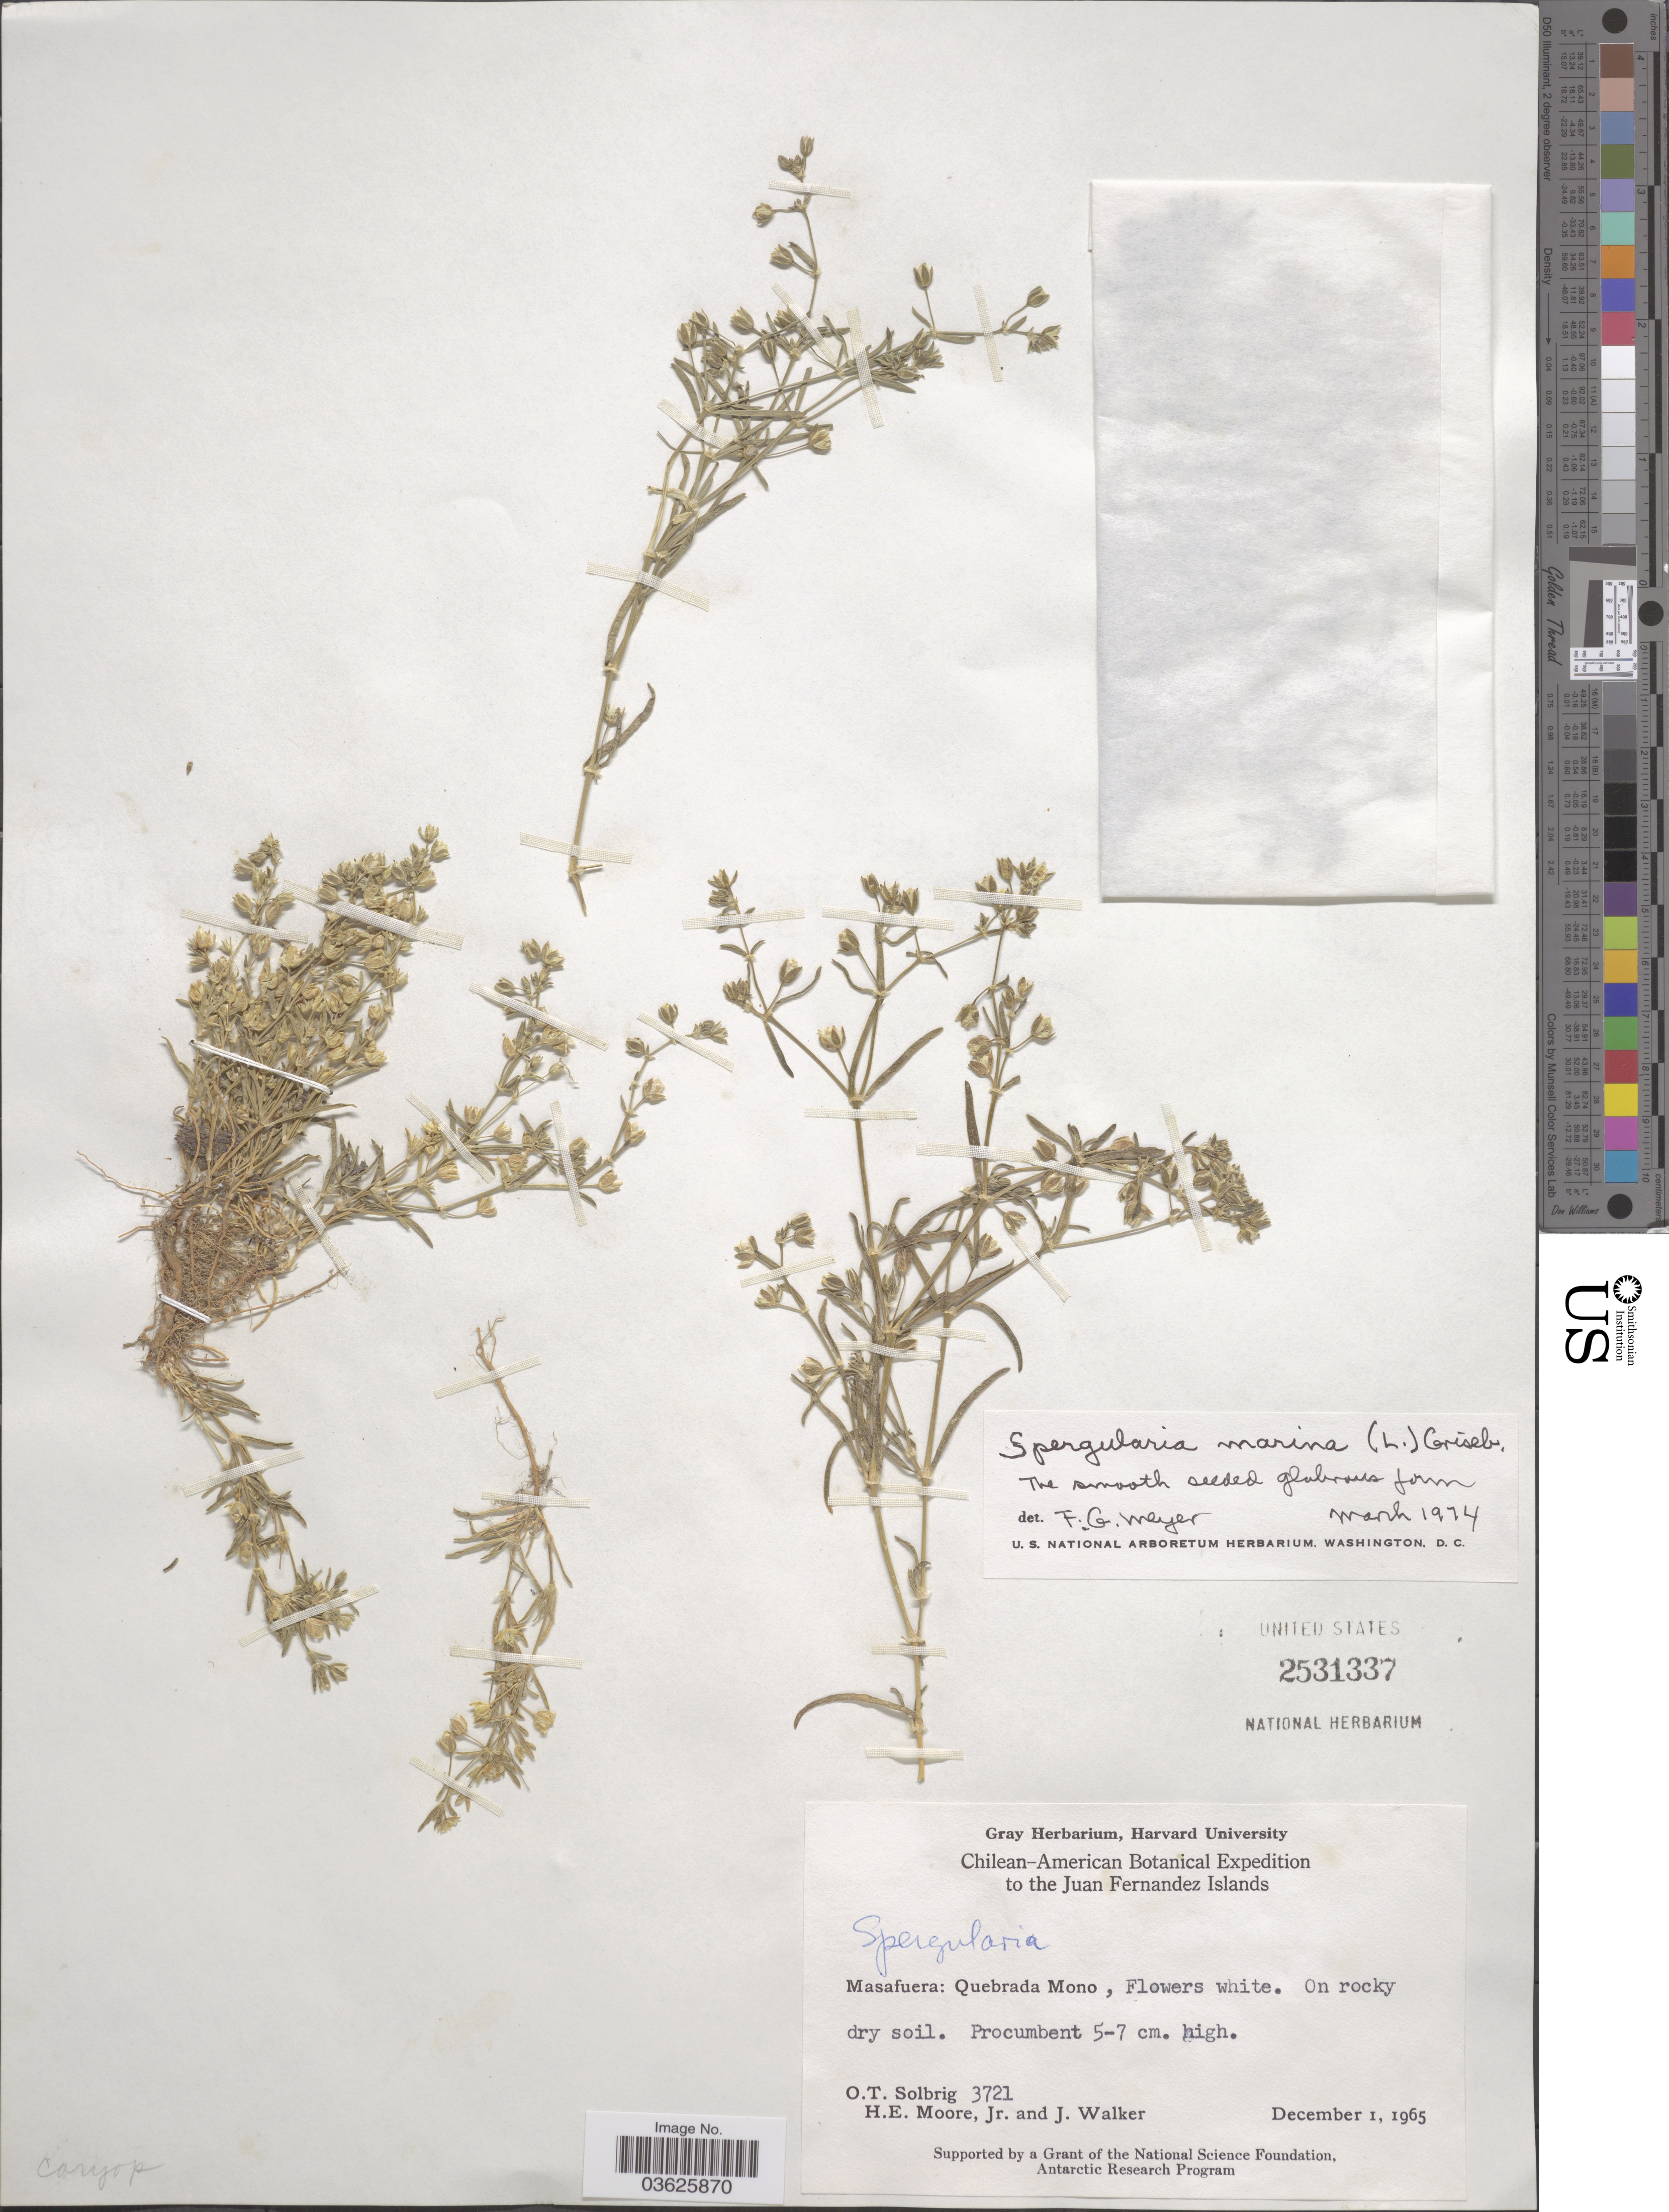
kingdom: Plantae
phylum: Tracheophyta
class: Magnoliopsida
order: Caryophyllales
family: Caryophyllaceae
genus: Spergularia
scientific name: Spergularia marina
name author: (L.) Griseb.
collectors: O. T. Solbrig, H. Moore & J. Walker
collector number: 3721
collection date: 1965-12-01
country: Chile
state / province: Valparaíso (V)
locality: Juan Fernandez Islands. Masafuera: Quebrada Mono.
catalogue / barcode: US 2531337